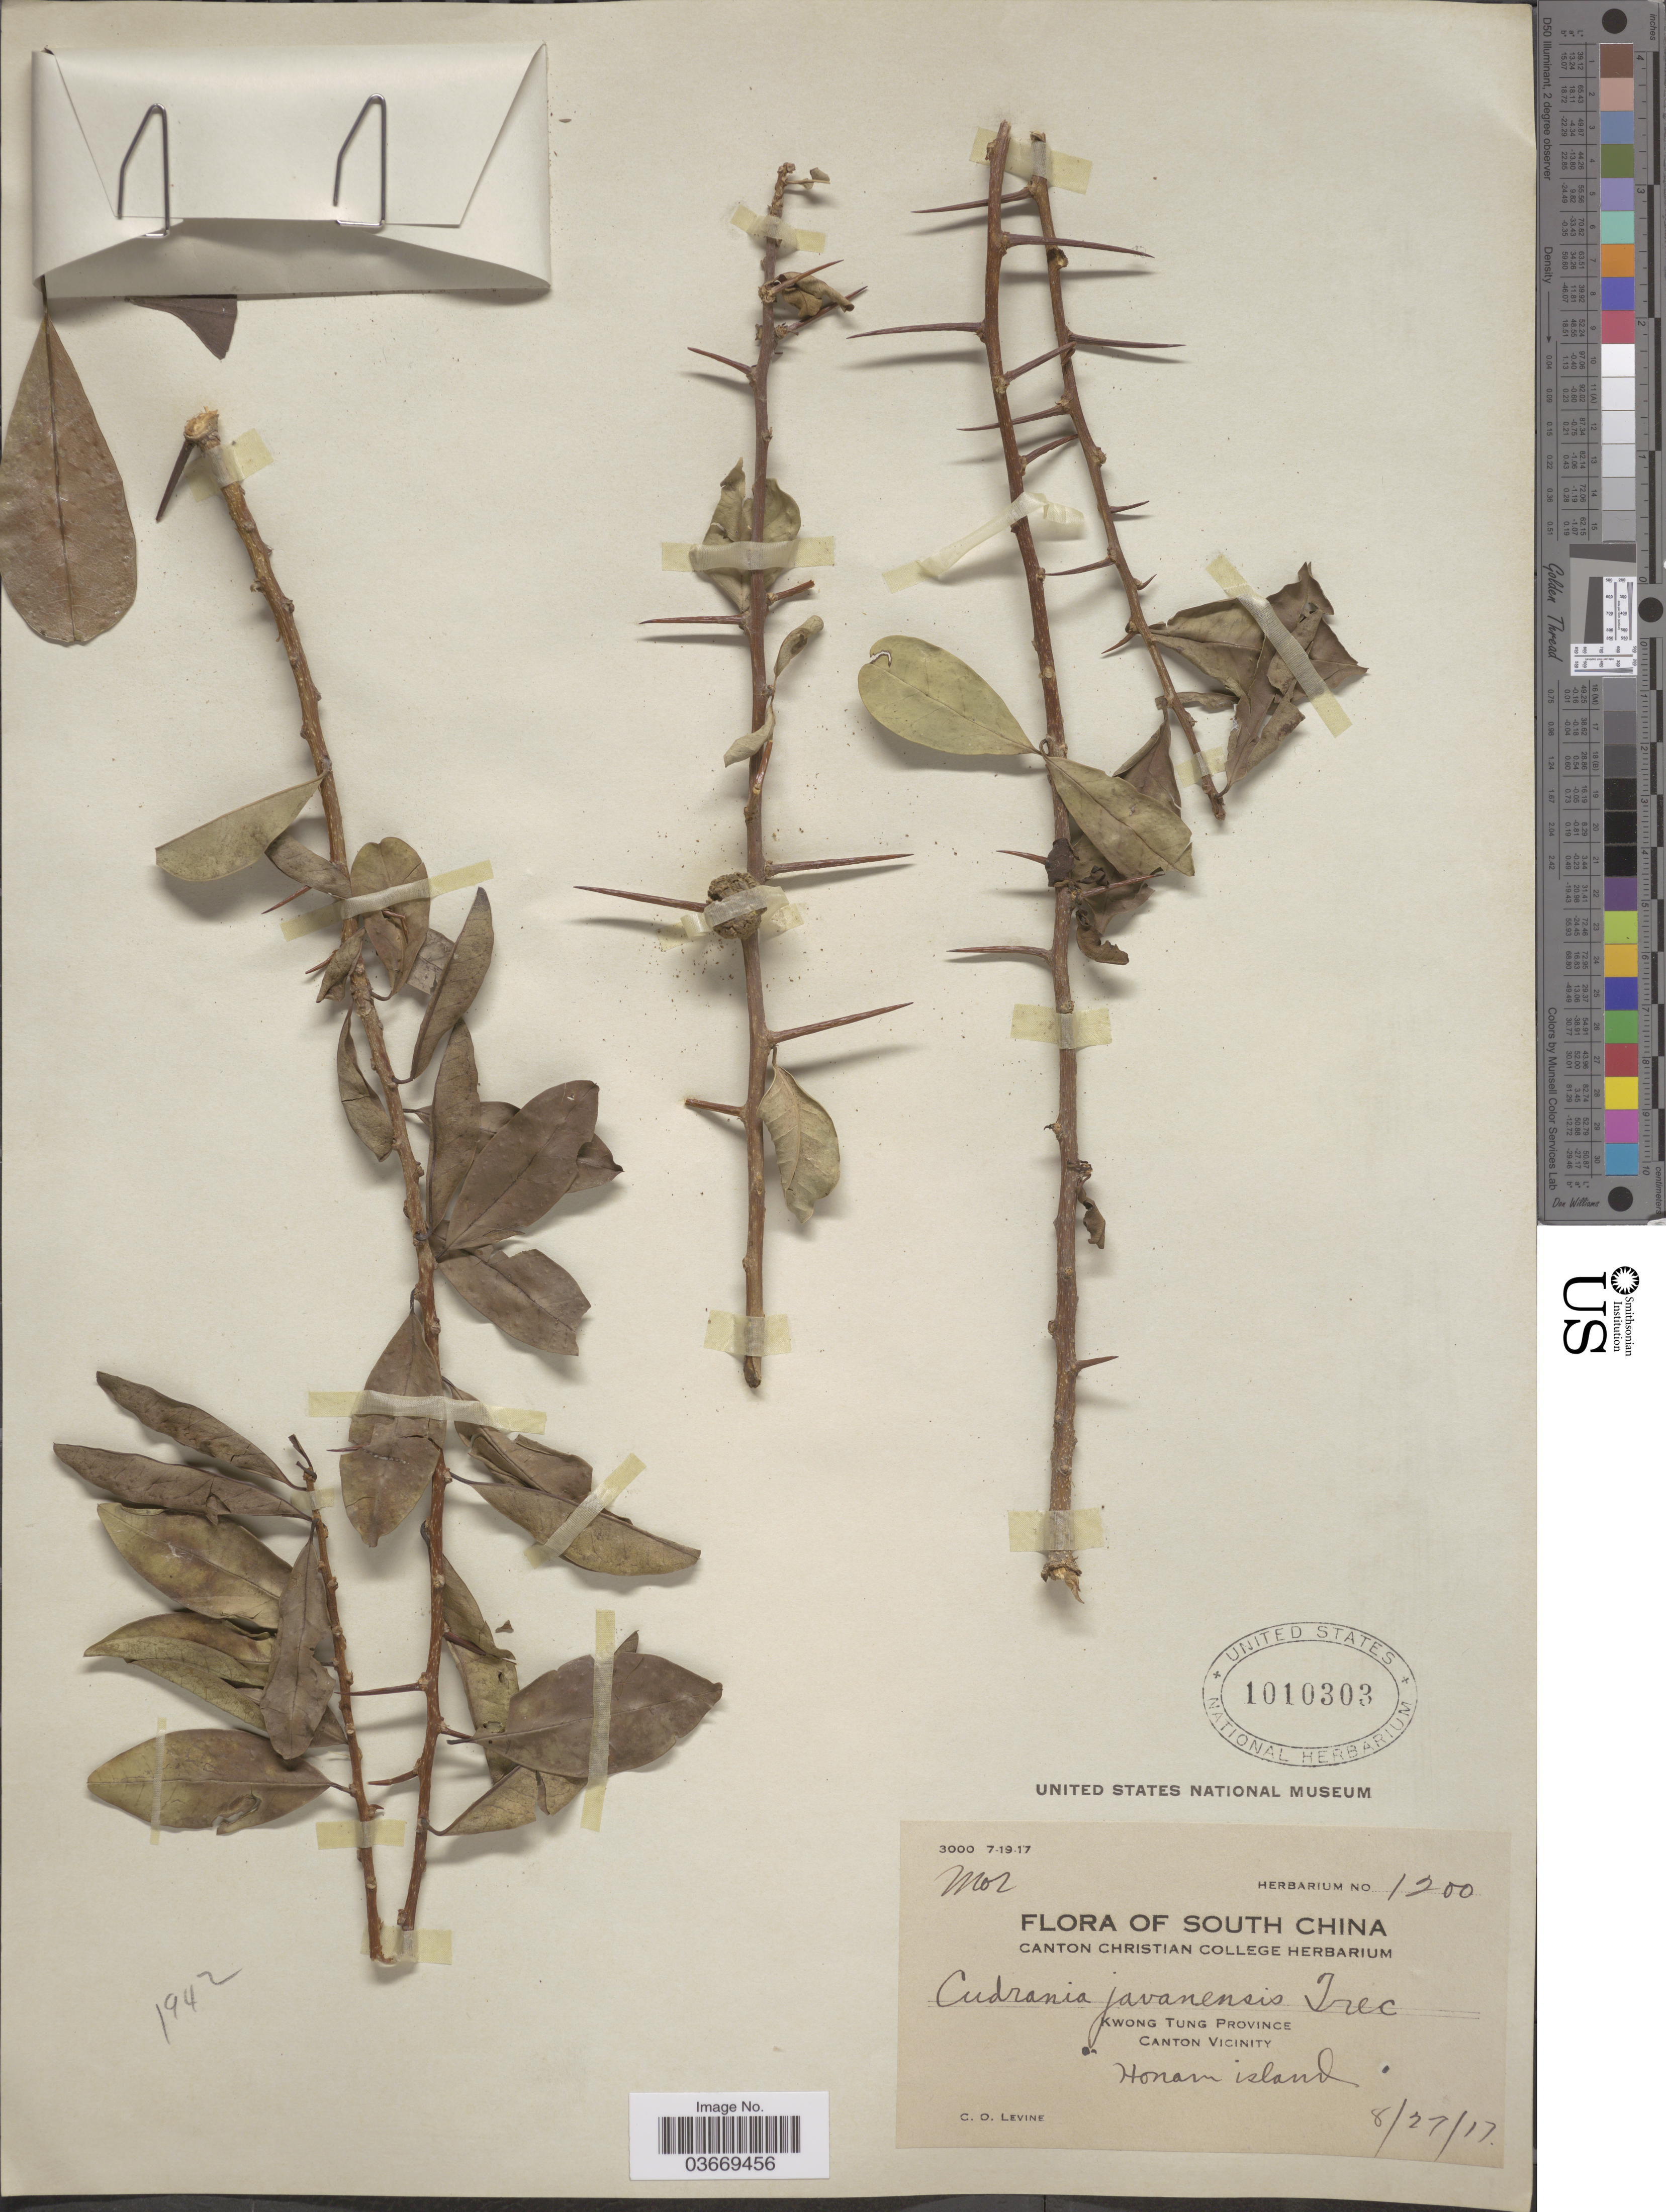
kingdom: Plantae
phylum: Tracheophyta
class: Magnoliopsida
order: Rosales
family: Moraceae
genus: Maclura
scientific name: Maclura cochinchinensis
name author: (Lour.) Corner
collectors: C. O. Levine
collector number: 1200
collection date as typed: Transcribed d/m/y: 27/8/17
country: China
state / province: Guangdong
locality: South China. Kwong Tung Province, Canton Vicinity. Honam Island.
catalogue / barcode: US 1010303